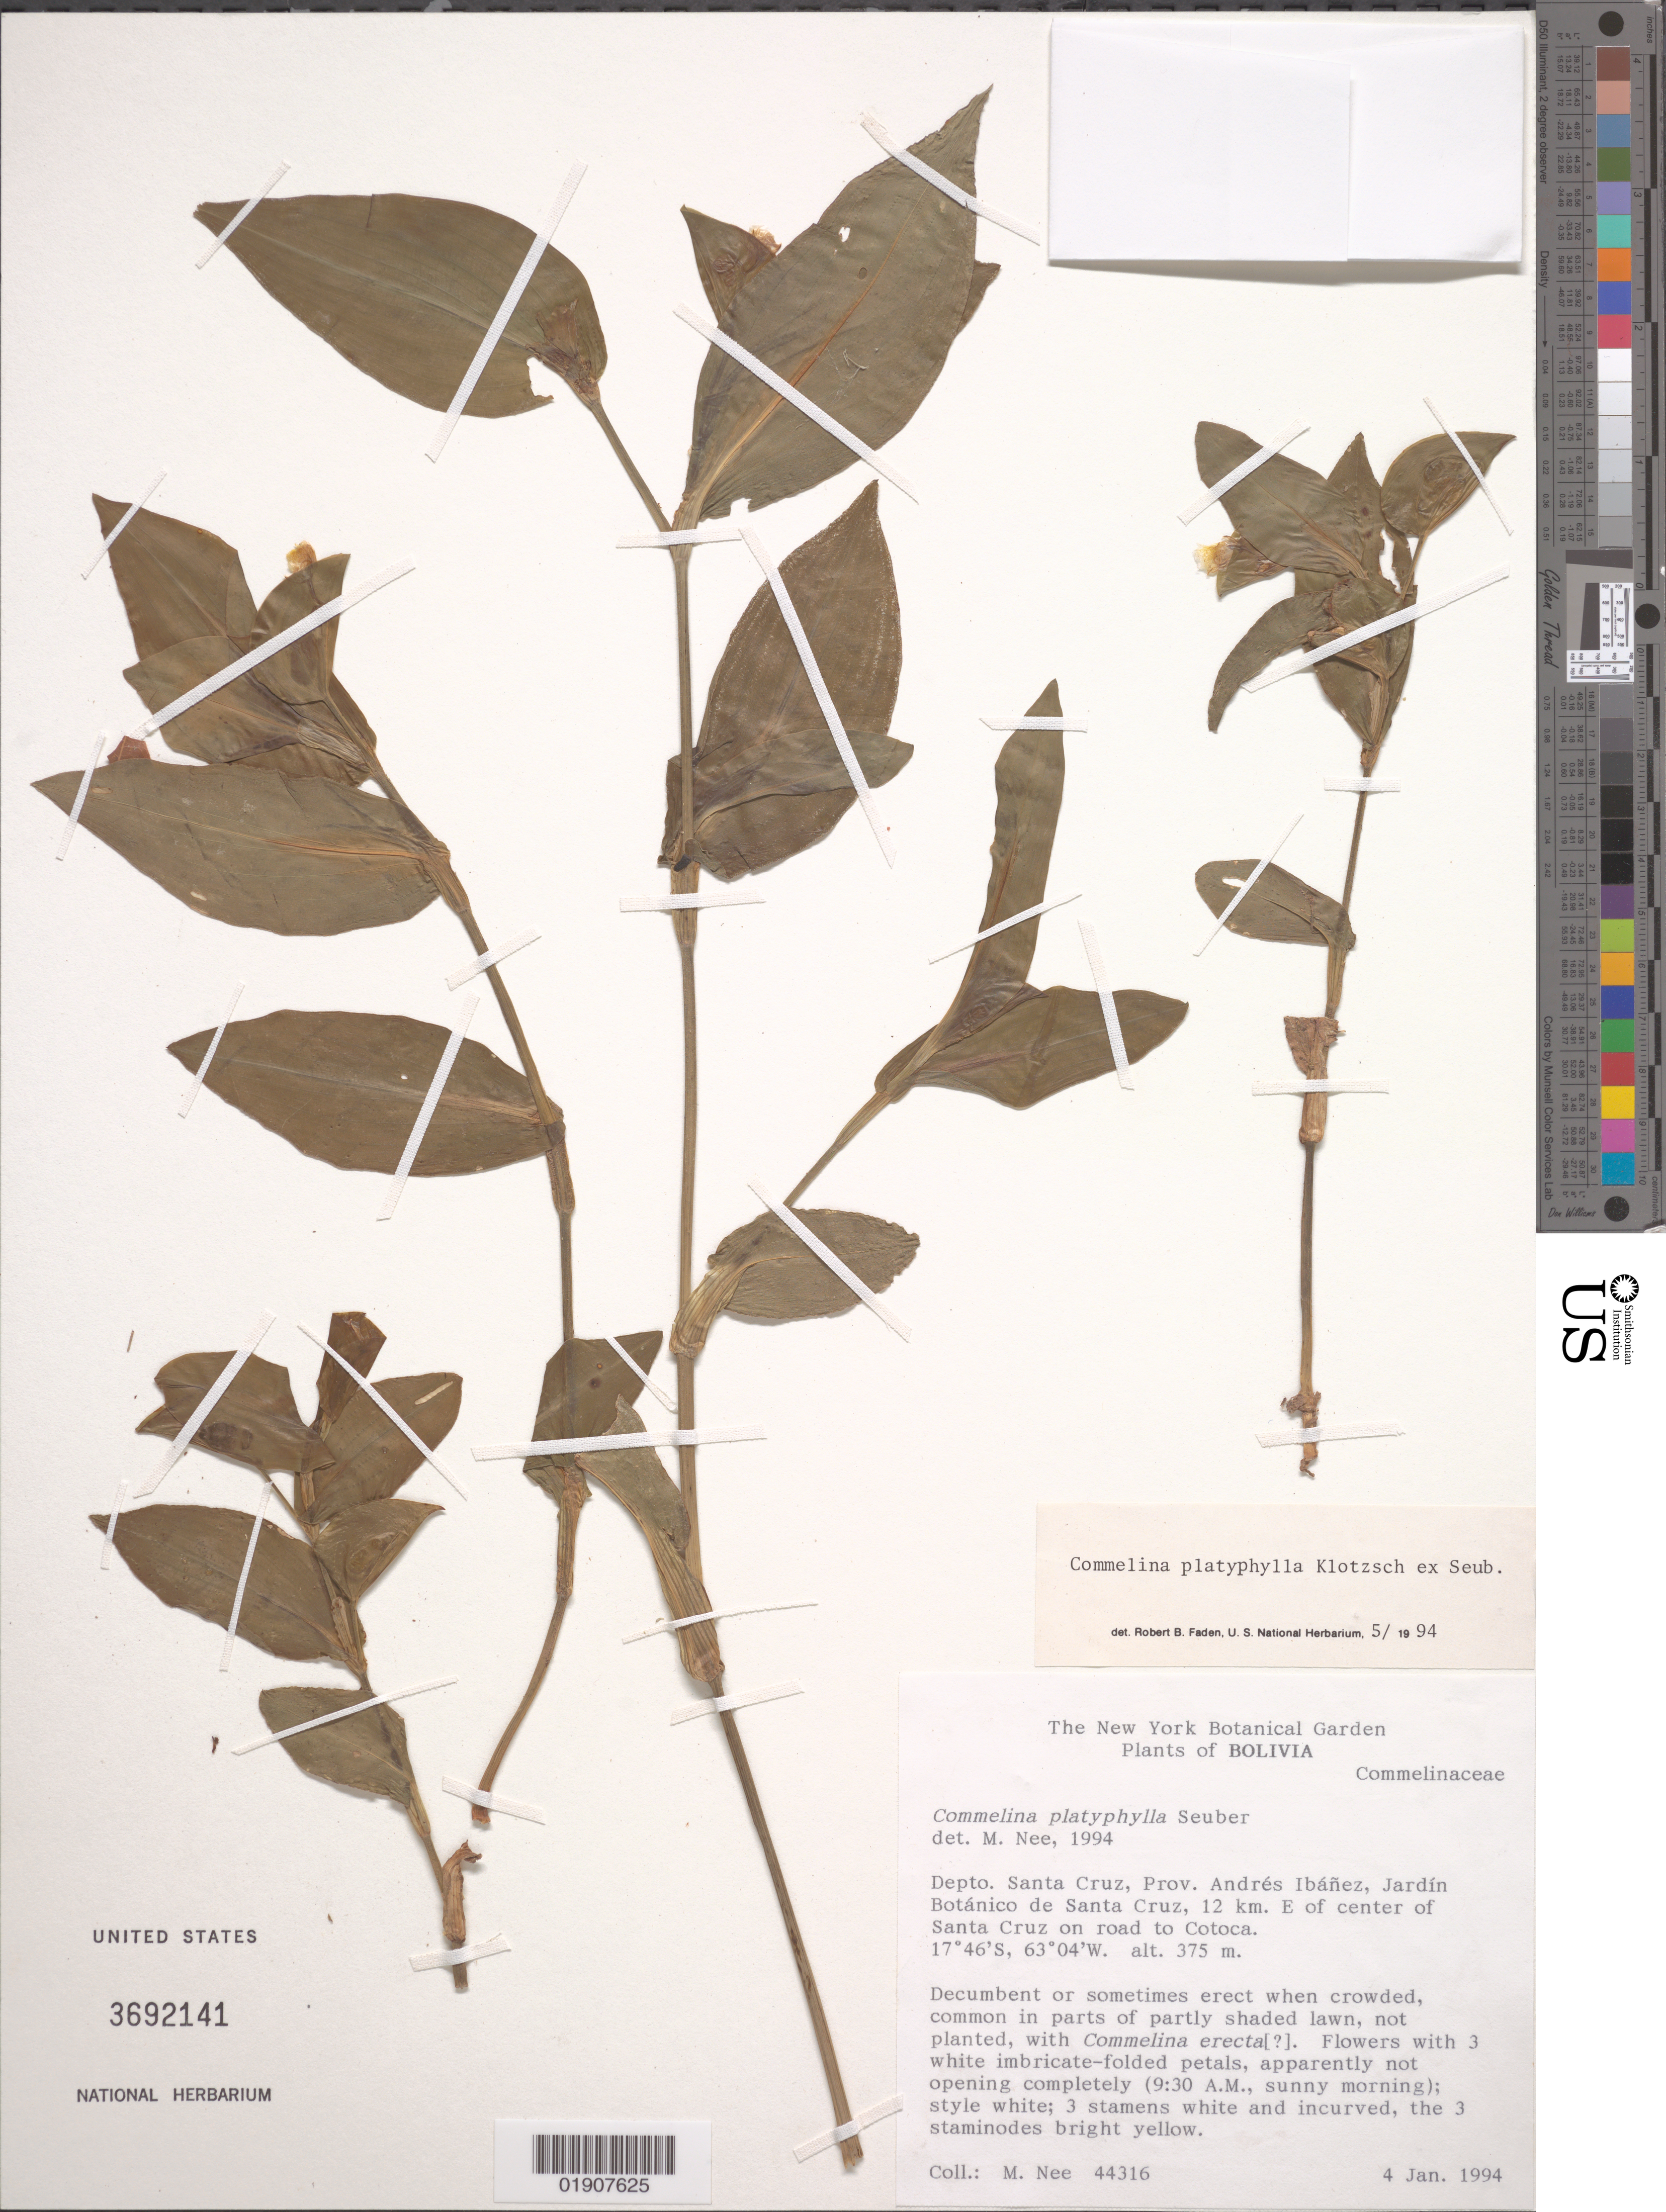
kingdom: Plantae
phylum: Tracheophyta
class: Liliopsida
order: Commelinales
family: Commelinaceae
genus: Commelina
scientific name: Commelina platyphylla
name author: Klotzsch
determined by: Faden, Robert B., (US), Smithsonian Institution - National Museum of Natural History (UNITED STATES)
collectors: M. Nee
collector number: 44316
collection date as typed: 4 Jan. 1994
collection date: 1994-01-04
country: Bolivia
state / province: Santa Cruz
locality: Prov. Andrés Ibáñez, Jardin Botanico de Santa Cruz, 12 km. E of center of Santa Cruz on road to Cotoca.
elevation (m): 375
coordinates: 17 46 S, 63 04 W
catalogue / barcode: US 3692141